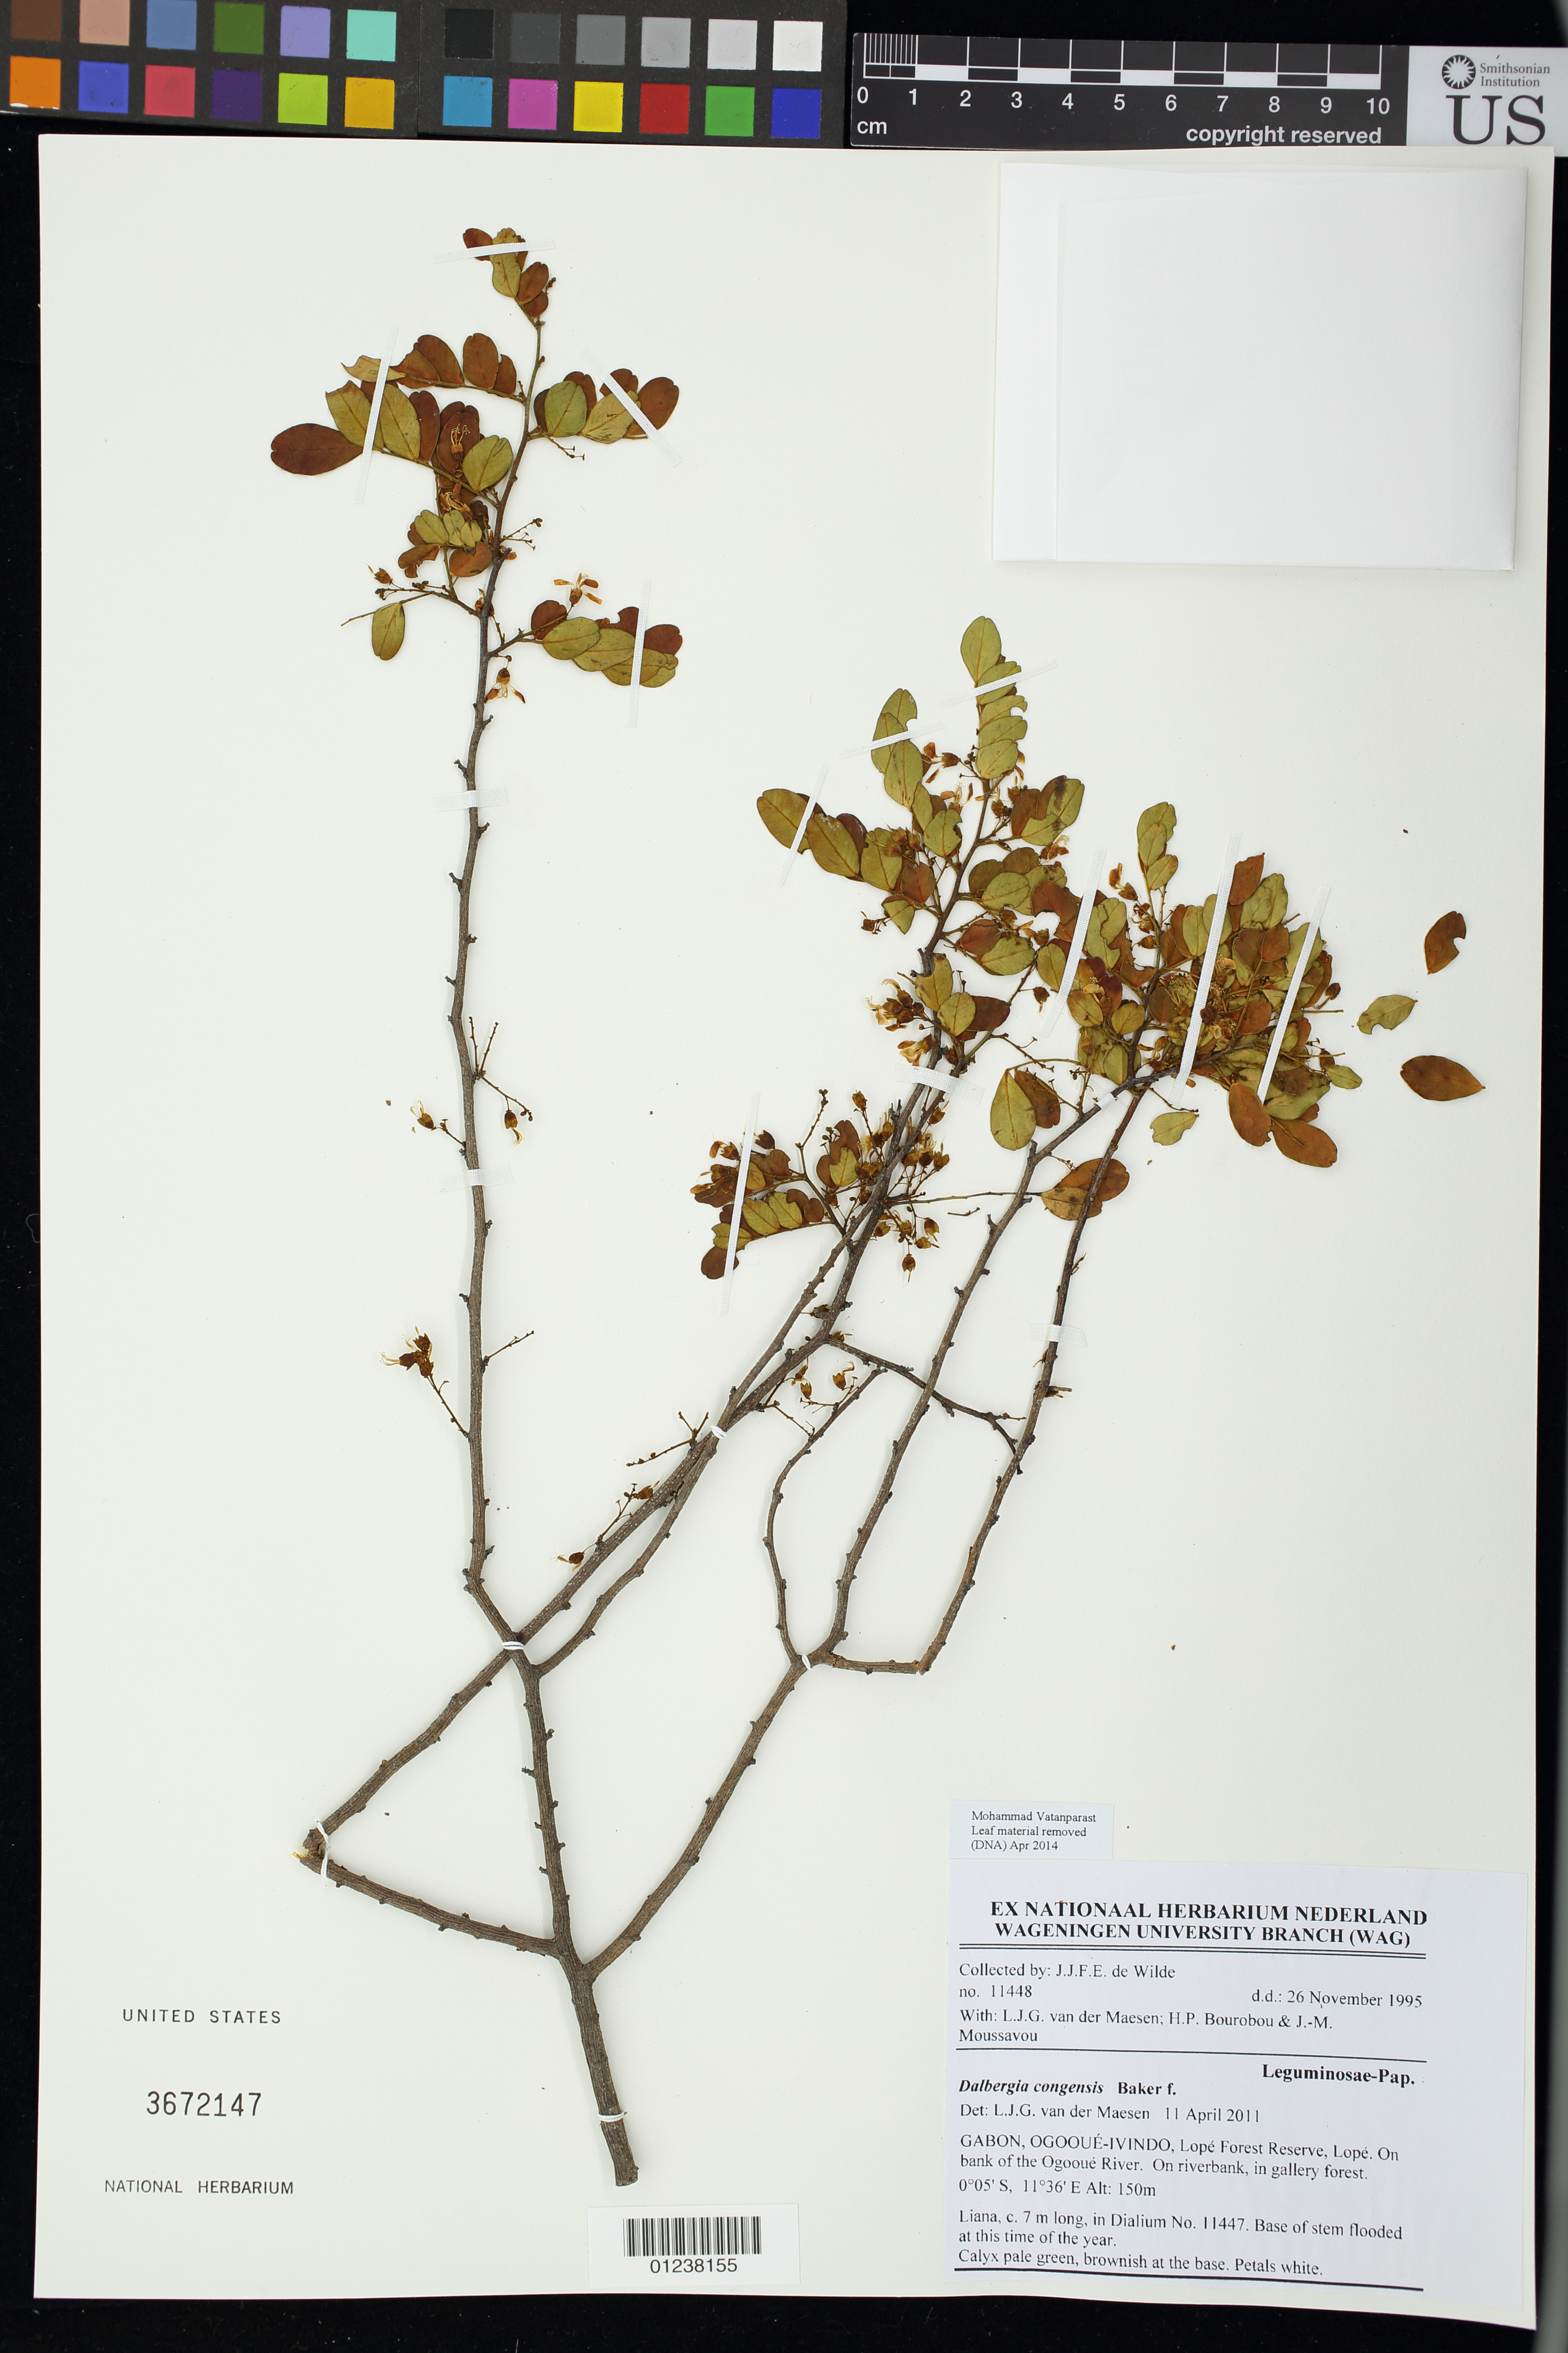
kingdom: Plantae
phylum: Tracheophyta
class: Magnoliopsida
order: Fabales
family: Fabaceae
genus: Dalbergia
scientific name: Dalbergia congensis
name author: Baker f.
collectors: J.J. de Wilde, L. van der Maesen, H. Bourobou Bourobou & J. Moussavou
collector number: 11448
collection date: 1995-11-26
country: Gabon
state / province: Ogooue-Ivindo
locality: Lope Forest Reserve, Lope. On bank of the Ogooue River.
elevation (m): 150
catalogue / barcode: US 3672147